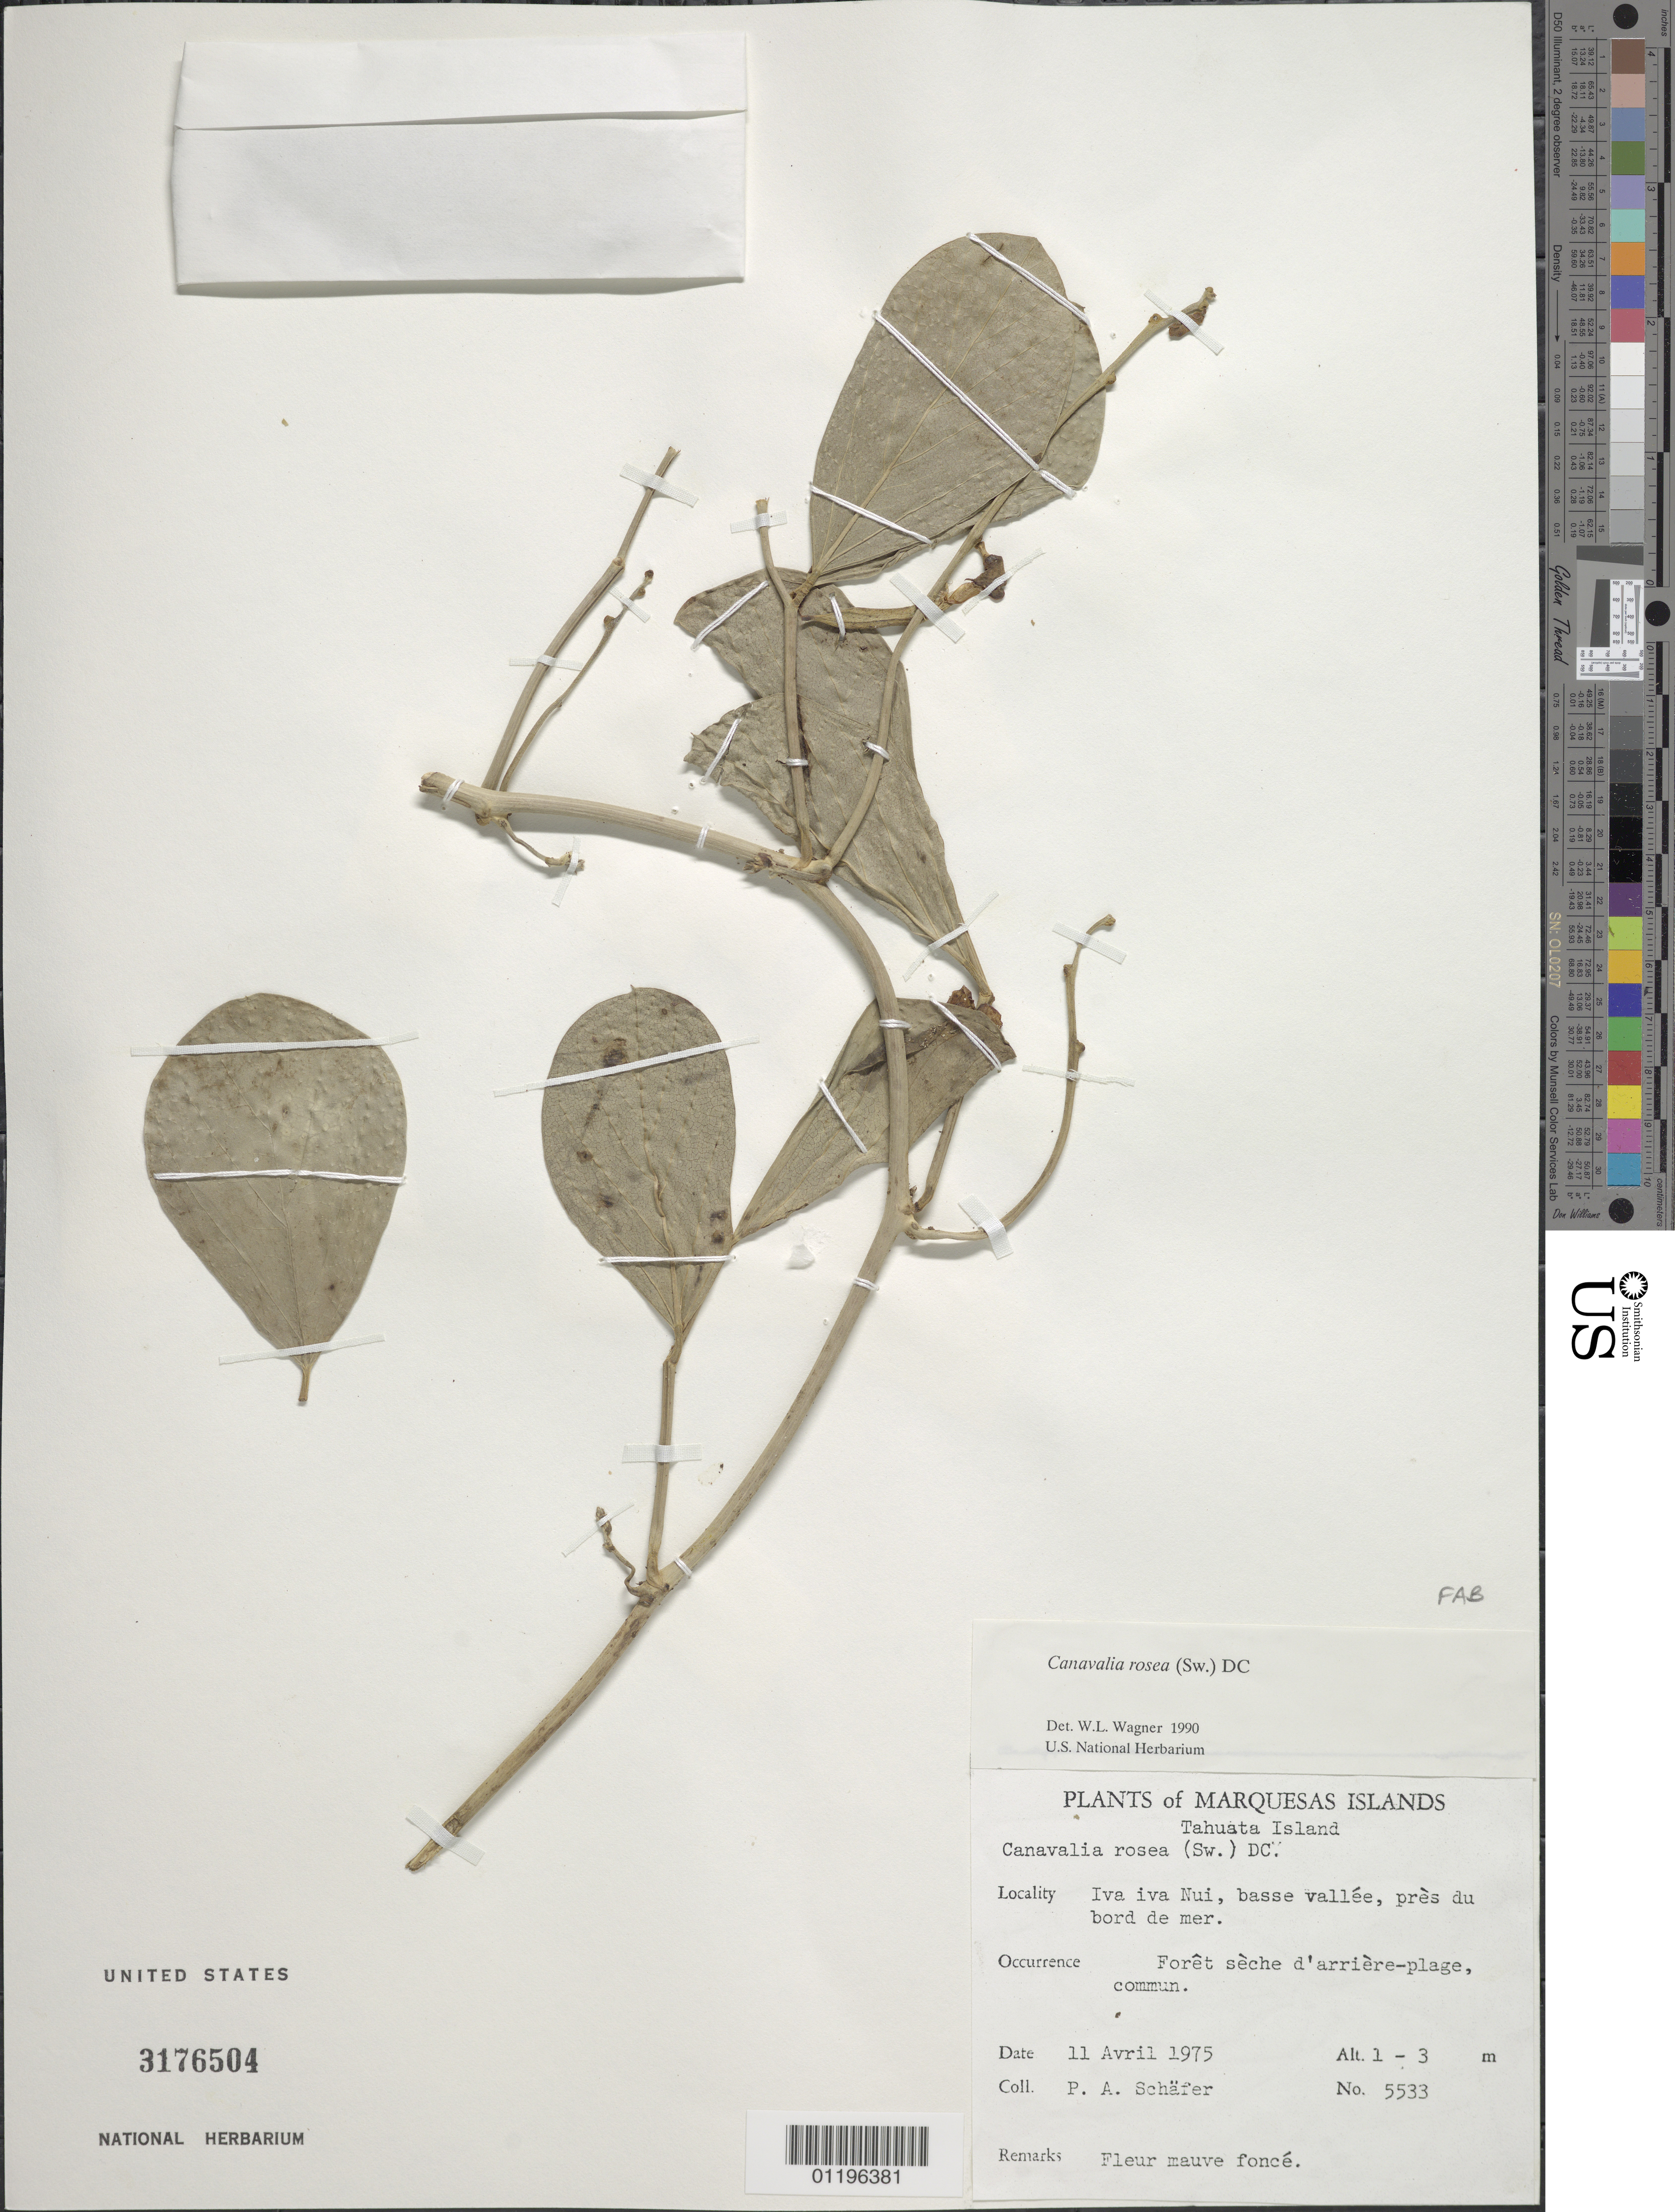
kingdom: Plantae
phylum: Tracheophyta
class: Magnoliopsida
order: Fabales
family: Fabaceae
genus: Canavalia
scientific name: Canavalia rosea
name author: (Sw.) DC.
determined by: Wagner, W. L., (BOT), Smithsonian Institution - National Museum of Natural History (UNITED STATES)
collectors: P. A. Schäfer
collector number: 5533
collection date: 1975-04-11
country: French Polynesia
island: Tahuata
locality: Iva iva Nui, basse vallée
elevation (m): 1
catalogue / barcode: US 3176504